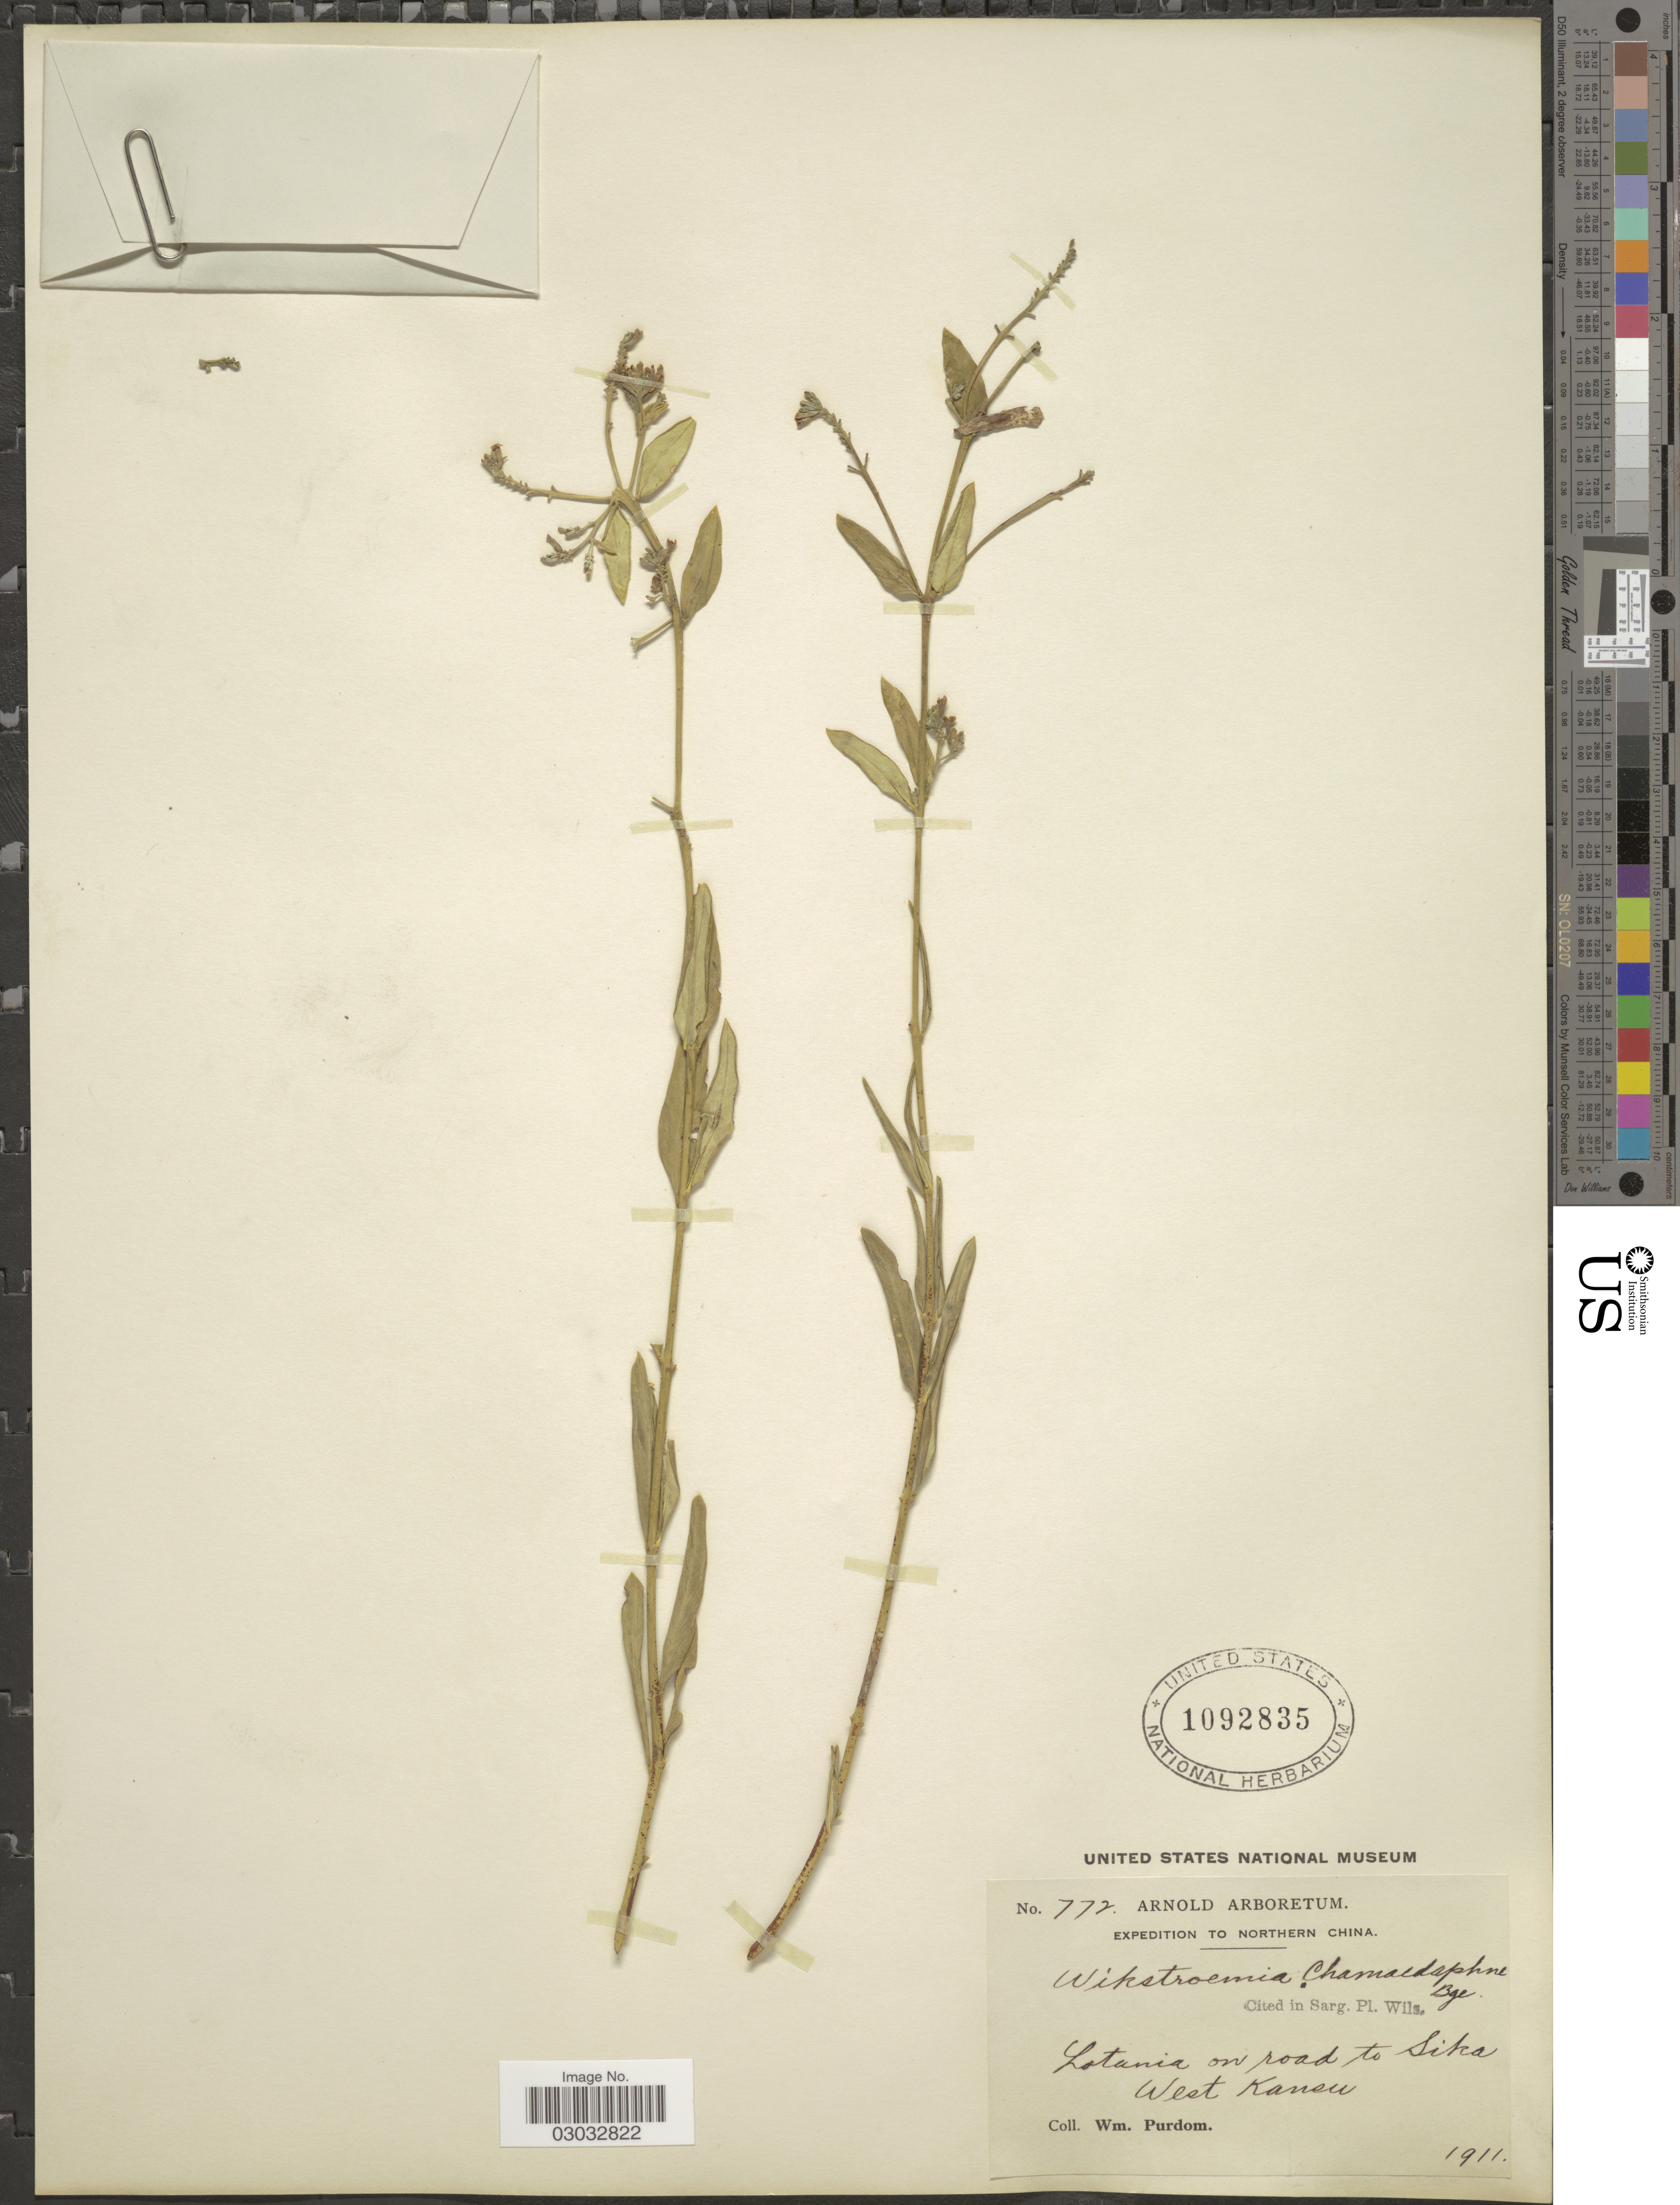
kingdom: Plantae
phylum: Tracheophyta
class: Magnoliopsida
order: Malvales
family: Thymelaeaceae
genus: Wikstroemia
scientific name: Wikstroemia chamaedaphne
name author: (Bunge) Meisn.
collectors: W. Purdom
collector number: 772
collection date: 1911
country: China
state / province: Gansu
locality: Lotania on road to Sika, West Kansu, Northern China.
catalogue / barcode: US 1092835